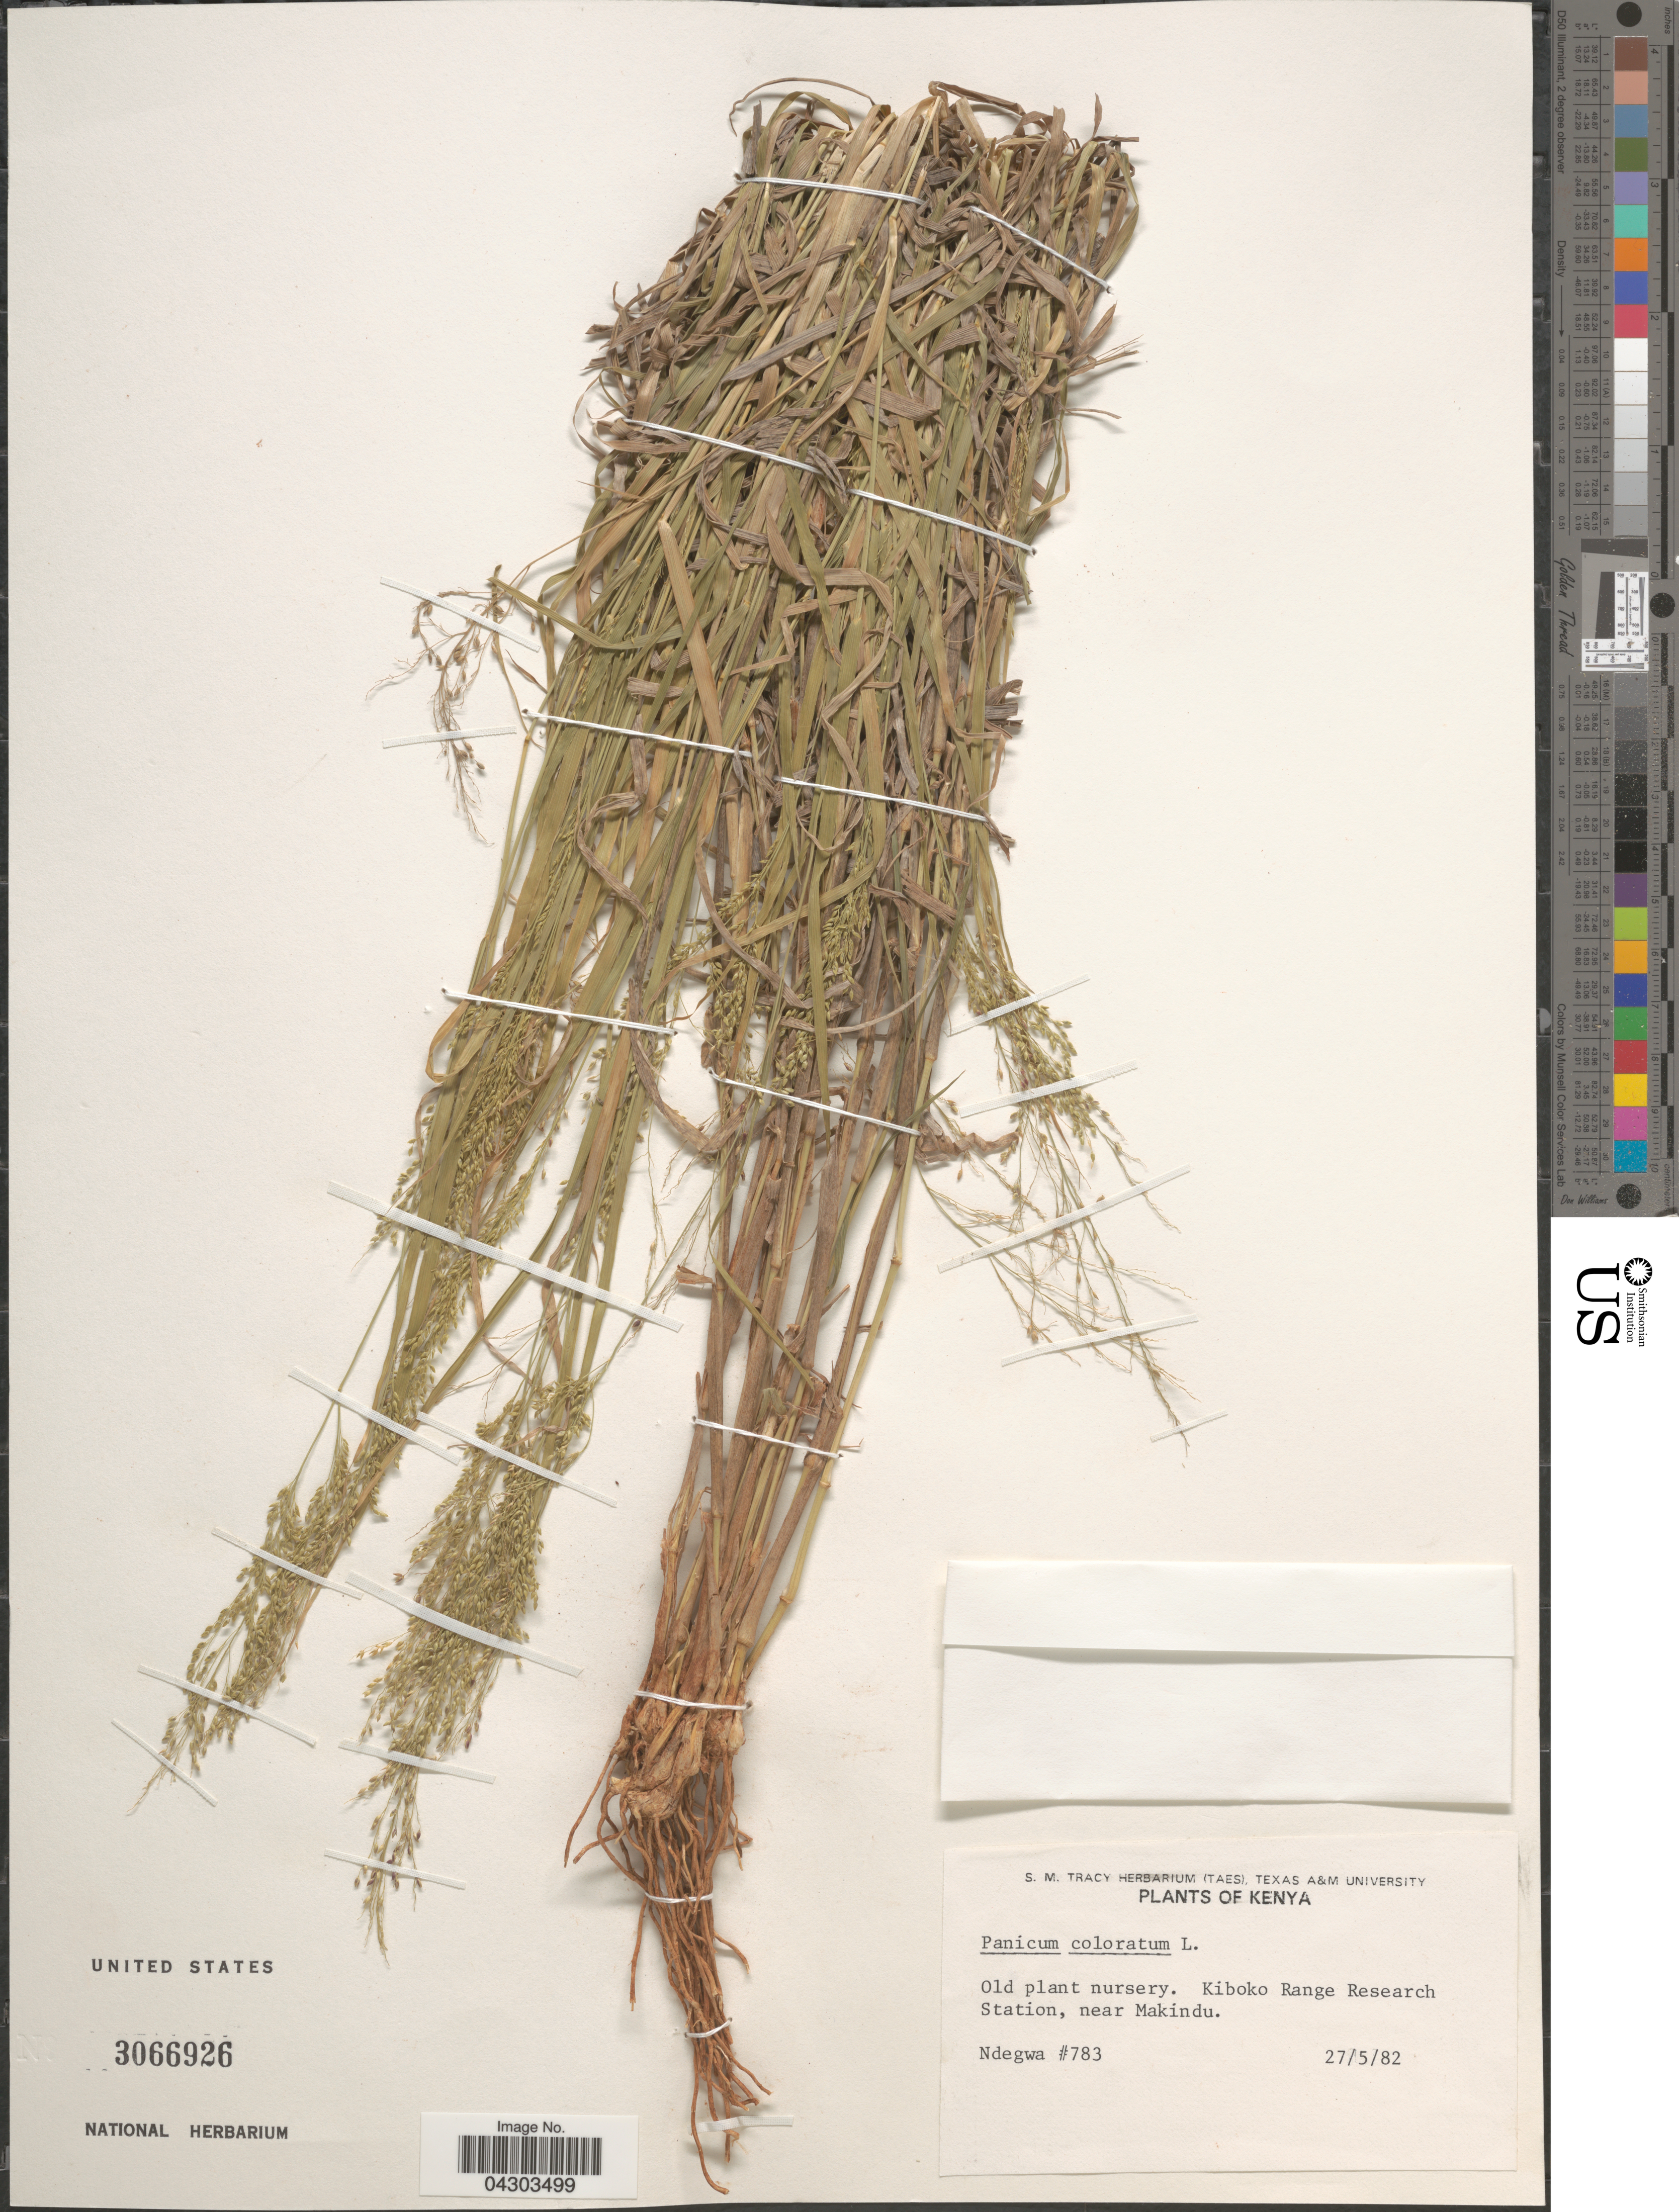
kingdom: Plantae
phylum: Tracheophyta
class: Liliopsida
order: Poales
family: Poaceae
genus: Panicum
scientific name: Panicum coloratum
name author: L.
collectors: -. Ndegwa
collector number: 783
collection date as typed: Transcribed d/m/y: 27/5/82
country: Kenya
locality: Old plant nursery. Kiboko Range Research Station, near Makindu.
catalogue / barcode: US 3066926